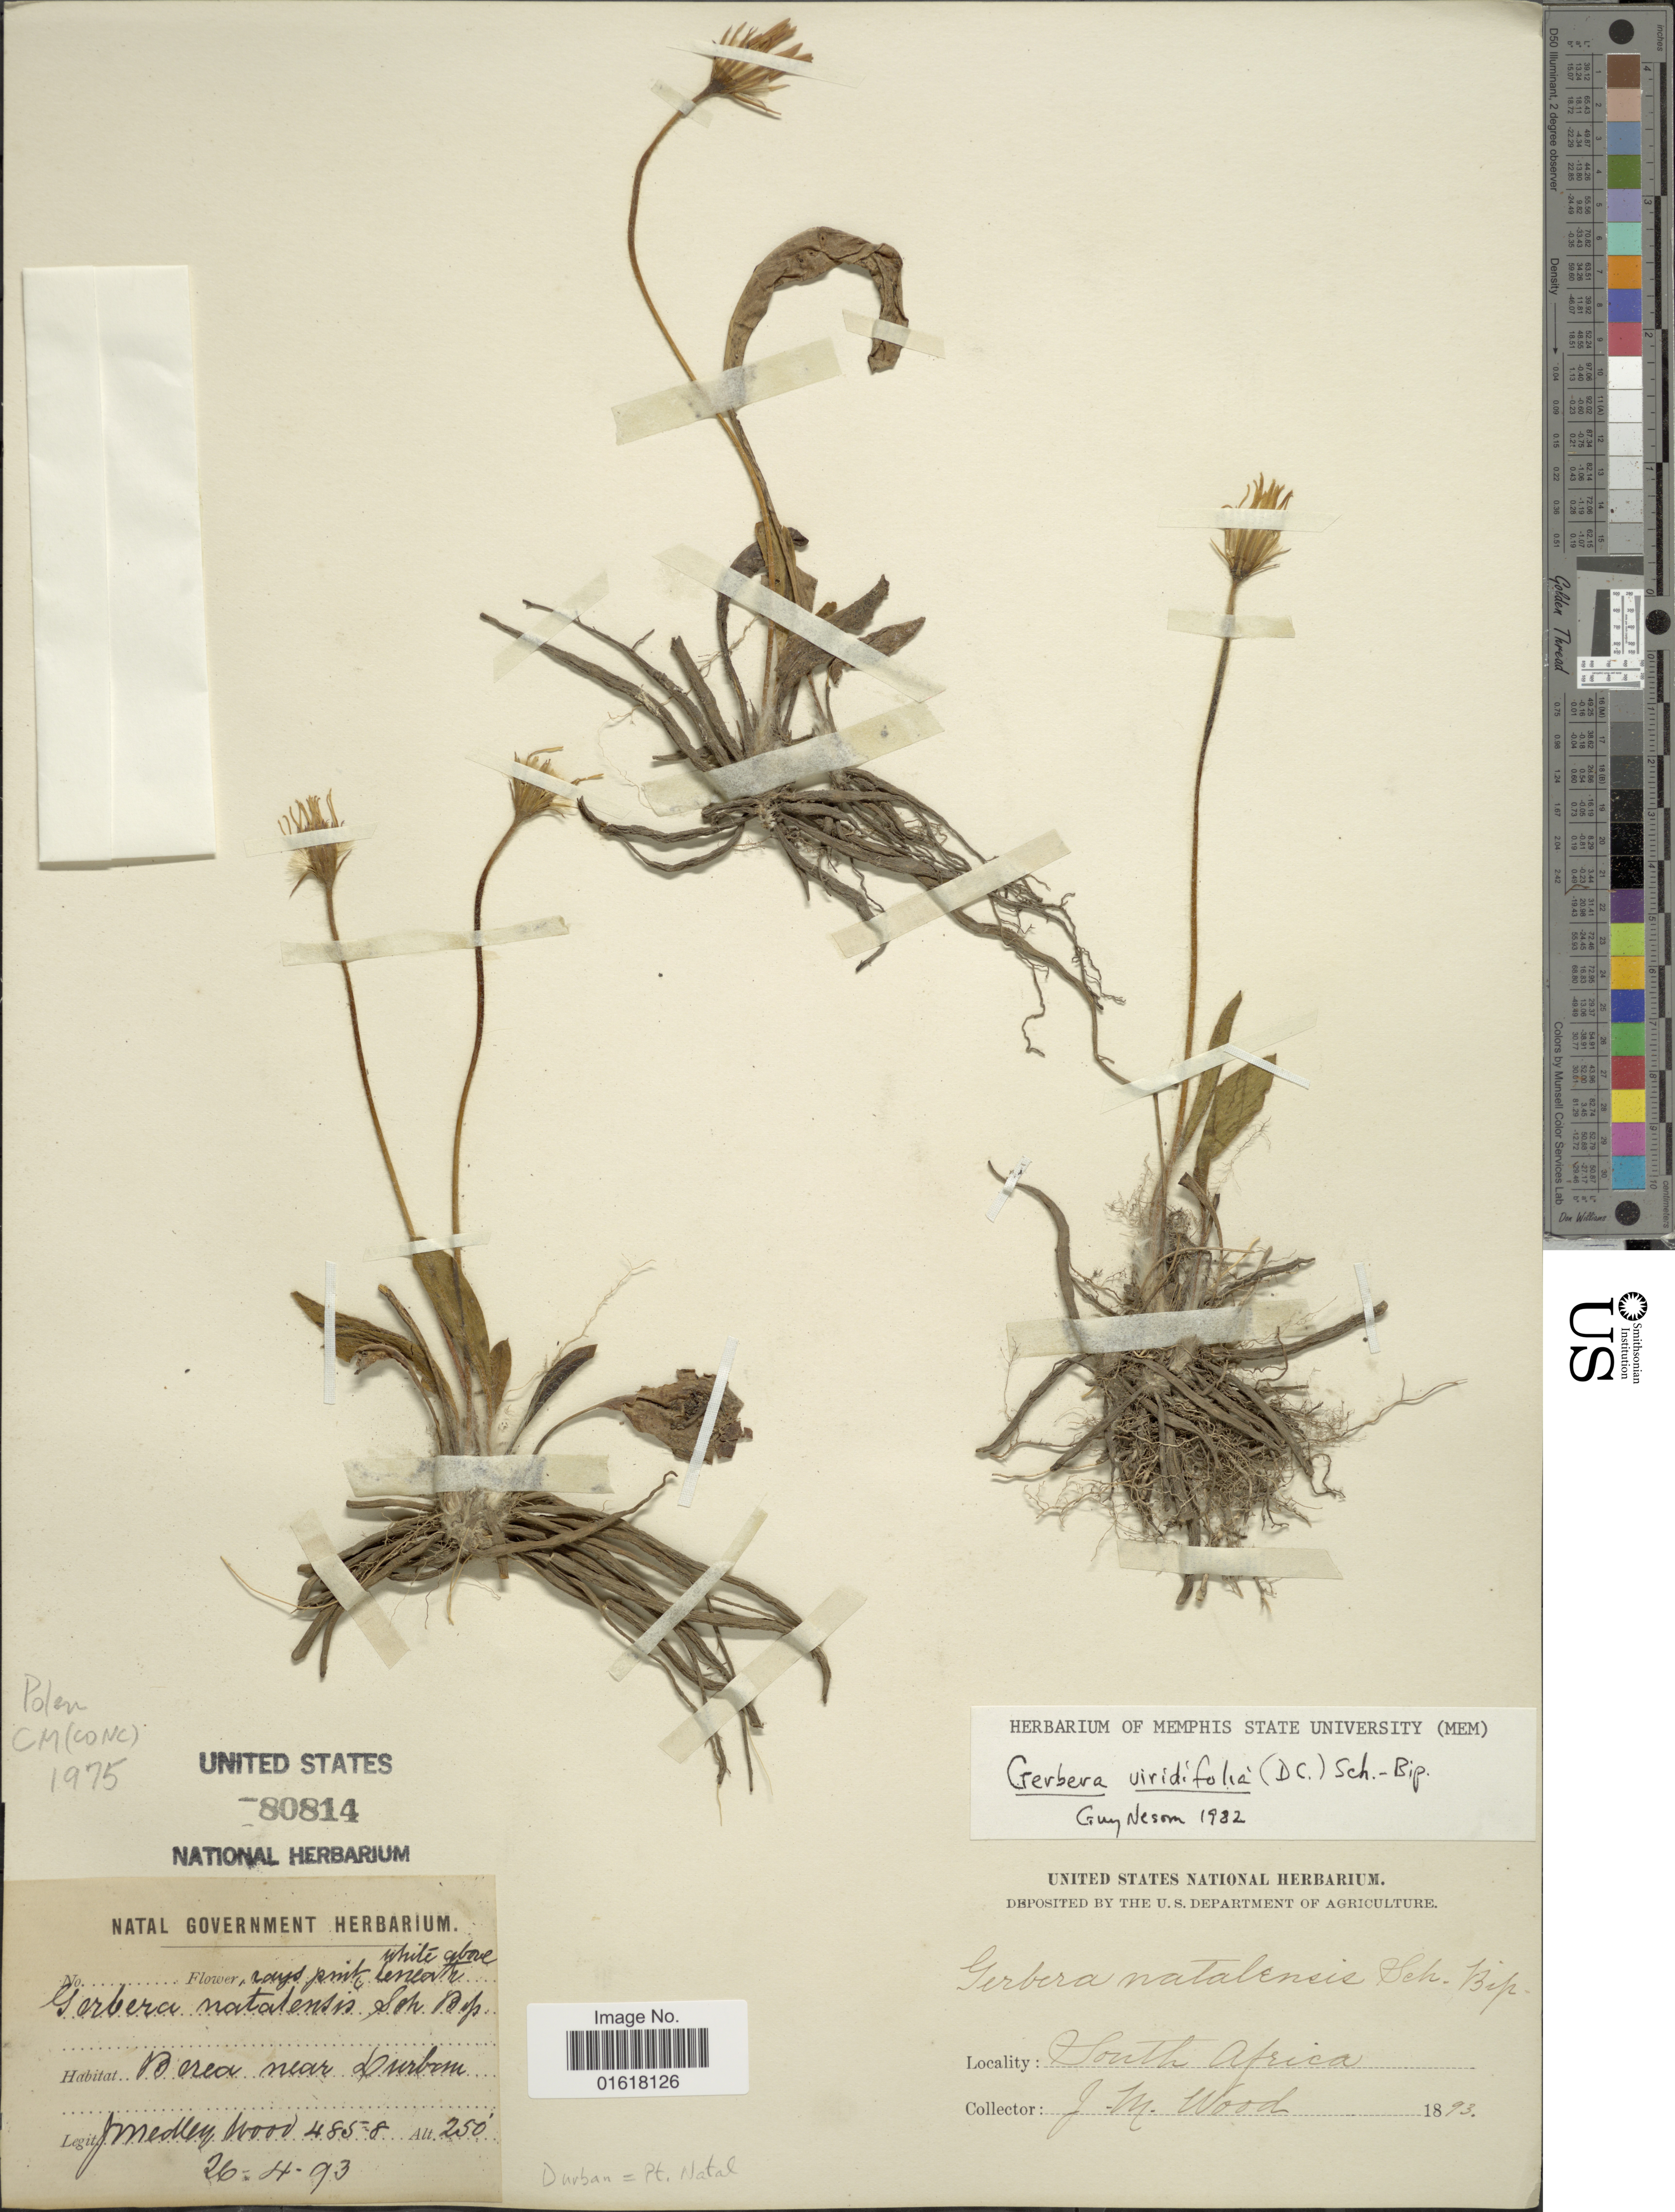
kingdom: Plantae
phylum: Tracheophyta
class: Magnoliopsida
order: Asterales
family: Asteraceae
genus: Gerbera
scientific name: Gerbera viridifolia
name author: (DC.) Sch. Bip.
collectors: J. Medley Wood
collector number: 4858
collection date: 1893-04-26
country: South Africa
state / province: KwaZulu-Natal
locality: Berea near Durban. Durban= Pt. Natal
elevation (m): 76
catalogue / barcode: US 80814